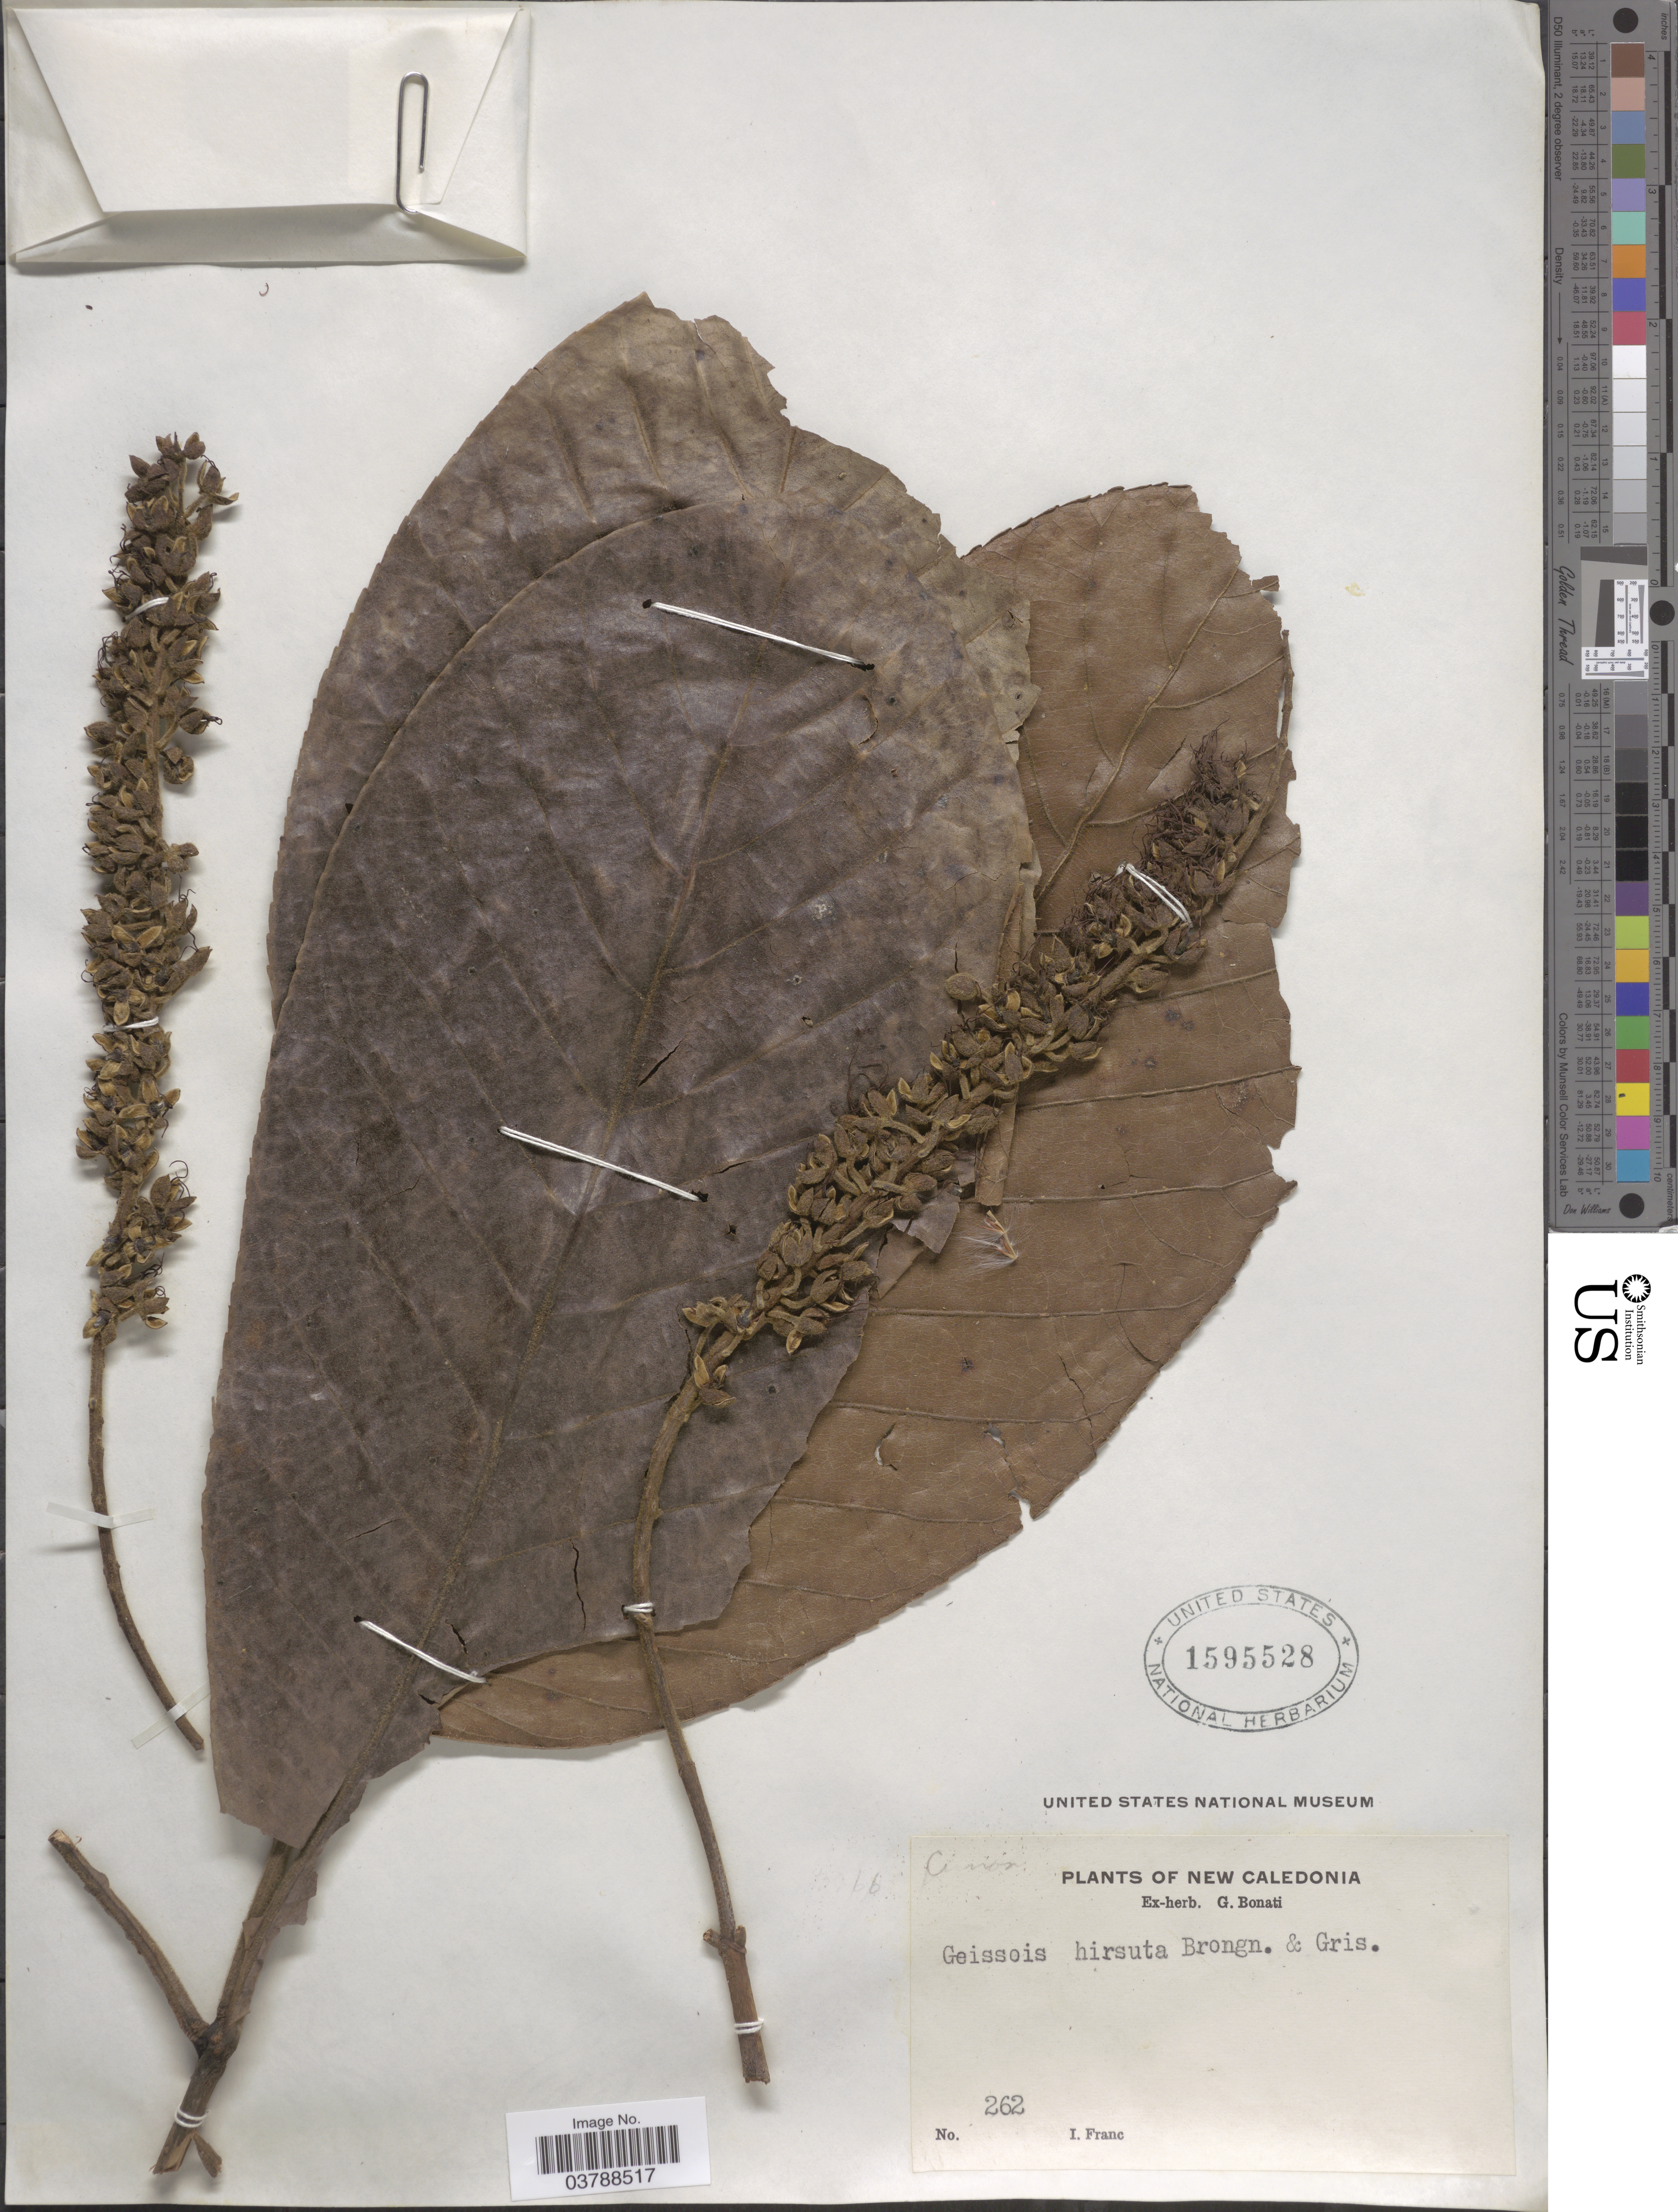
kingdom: Plantae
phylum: Tracheophyta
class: Magnoliopsida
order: Oxalidales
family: Cunoniaceae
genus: Geissois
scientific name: Geissois hirsuta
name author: Brongn. & Gris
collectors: I. Franc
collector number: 262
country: New Caledonia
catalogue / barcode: US 1595528